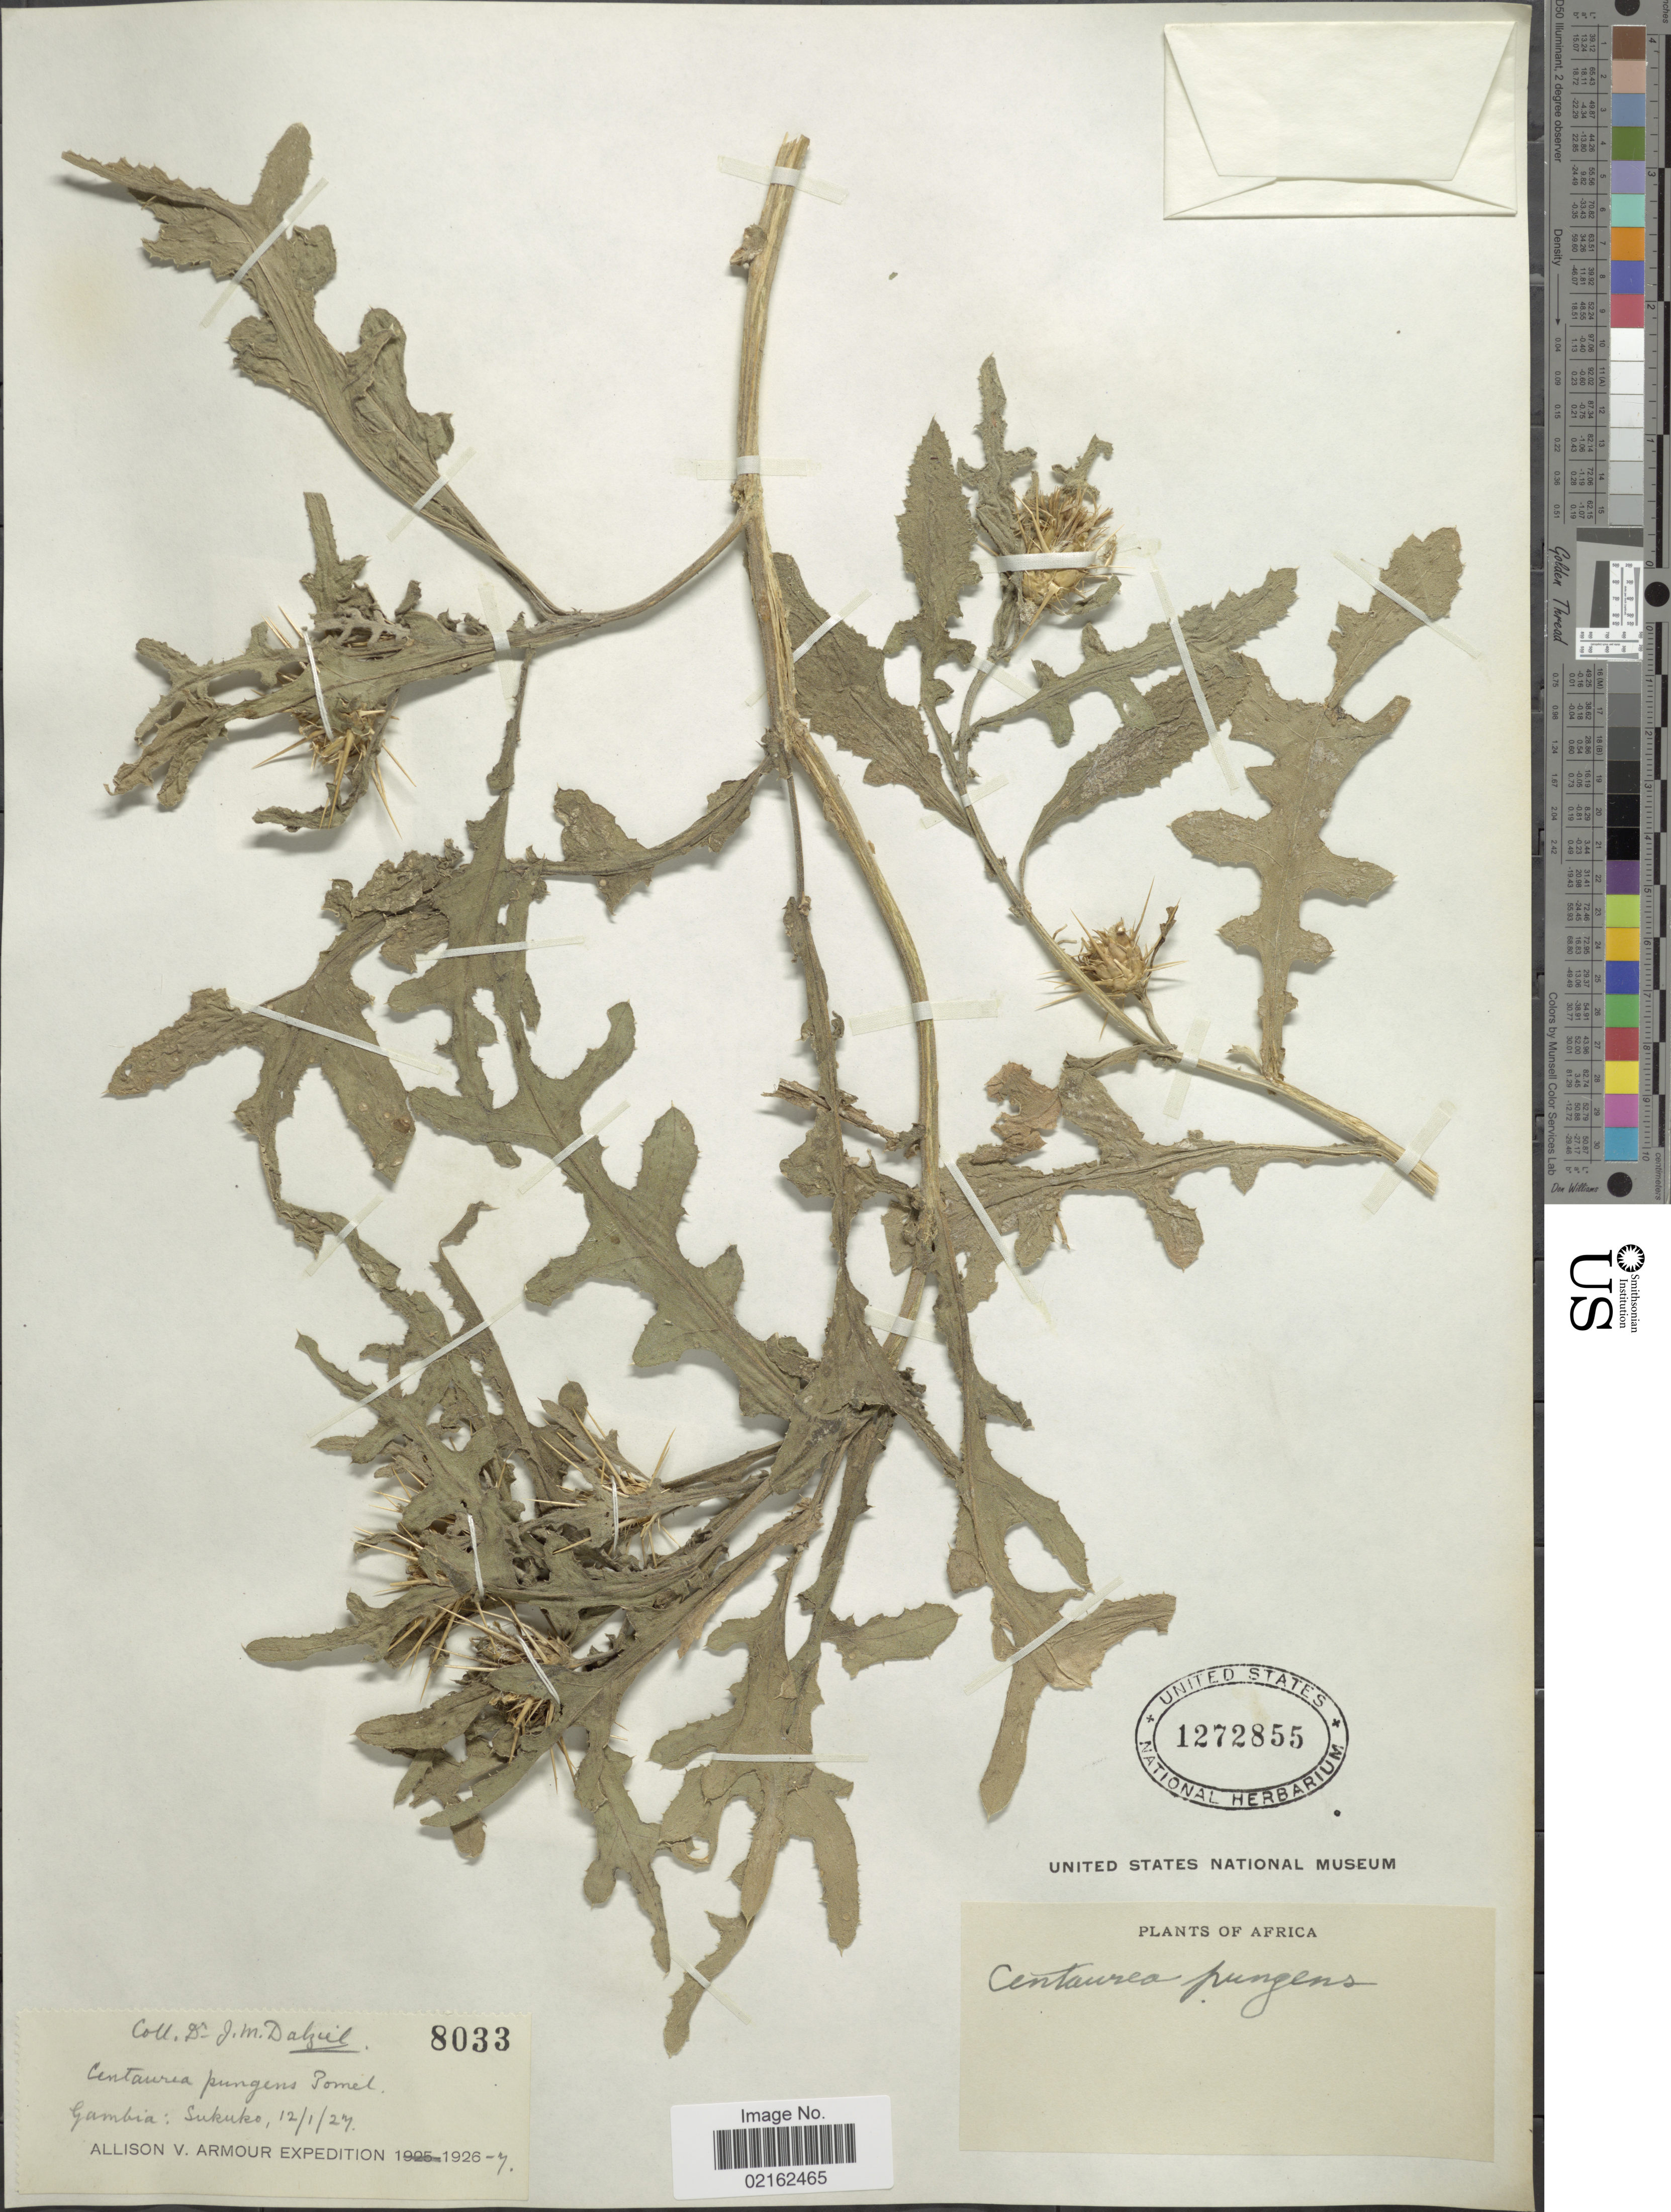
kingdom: Plantae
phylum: Tracheophyta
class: Magnoliopsida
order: Asterales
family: Asteraceae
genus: Centaurea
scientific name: Centaurea pungens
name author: Pomel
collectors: J. Dalziel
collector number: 8033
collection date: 1927-01-12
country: Gambia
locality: Sukuke, Africa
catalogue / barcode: US 1272855